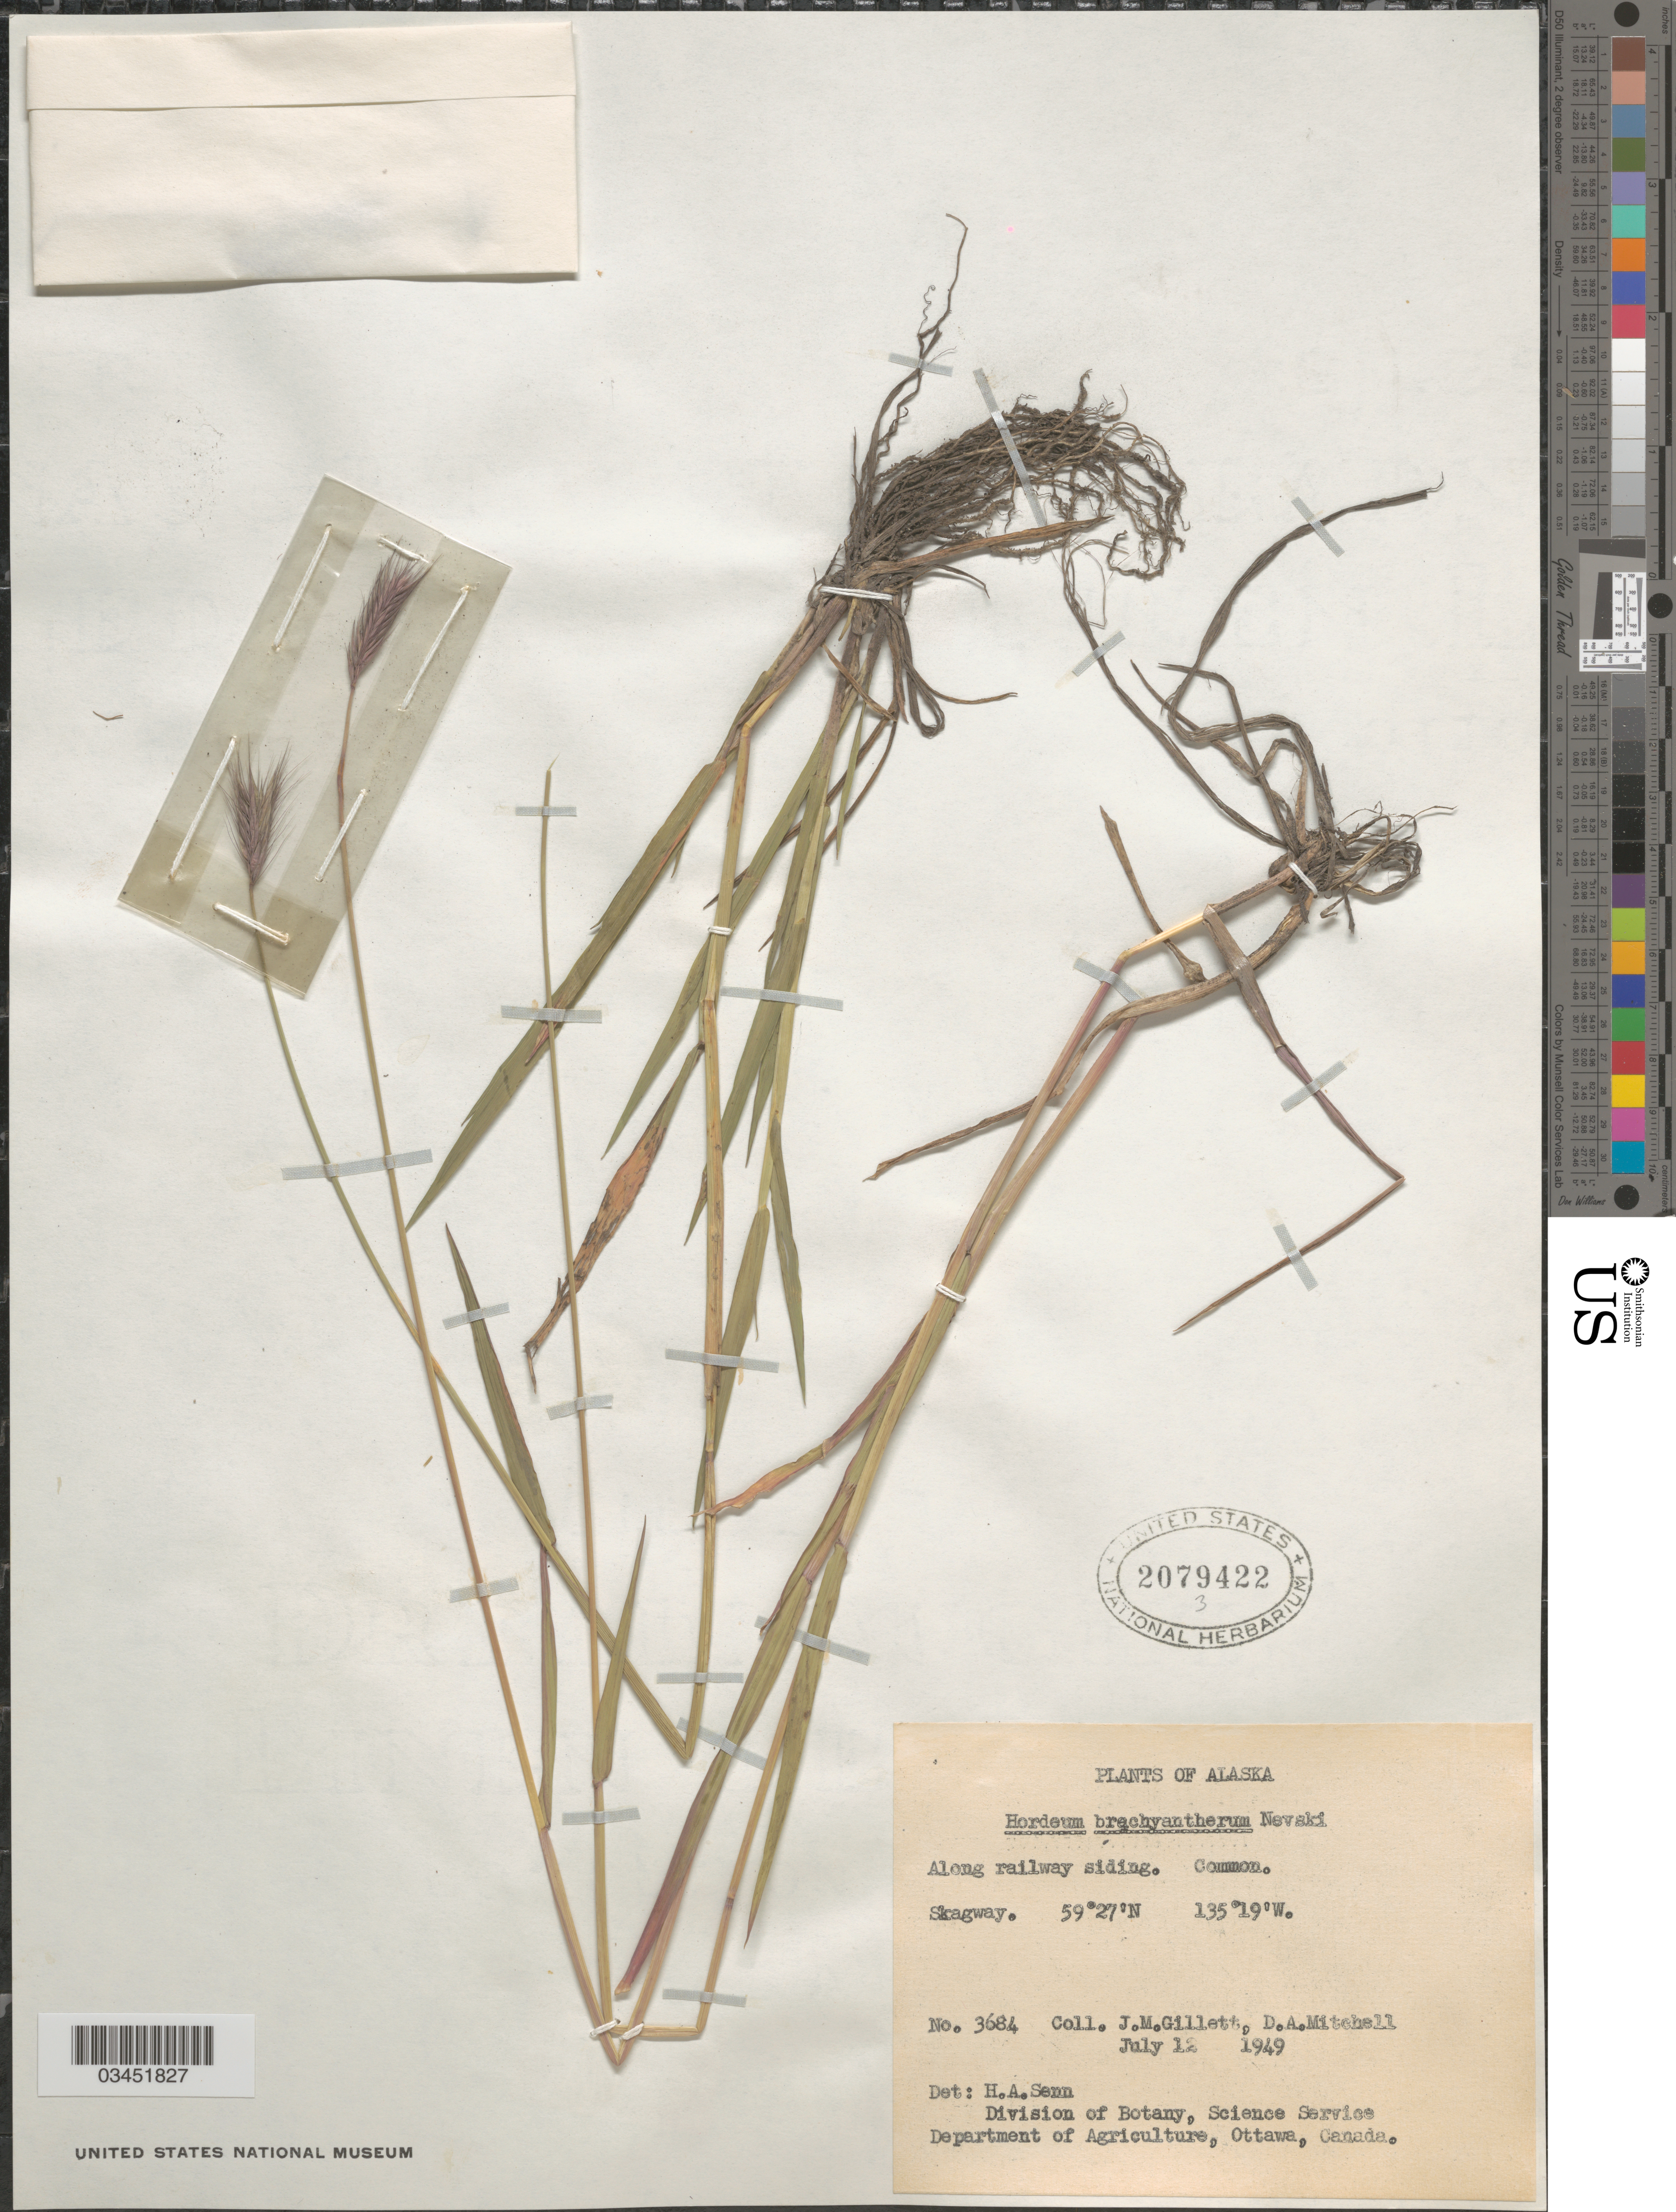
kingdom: Plantae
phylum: Tracheophyta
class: Liliopsida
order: Poales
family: Poaceae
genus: Hordeum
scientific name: Hordeum brachyantherum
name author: Nevski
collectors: J. M. Gillett & D. Mitchell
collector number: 3684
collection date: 1949-07-12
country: United States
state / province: Alaska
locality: Skagway. Along railway siding.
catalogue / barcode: US 2079422